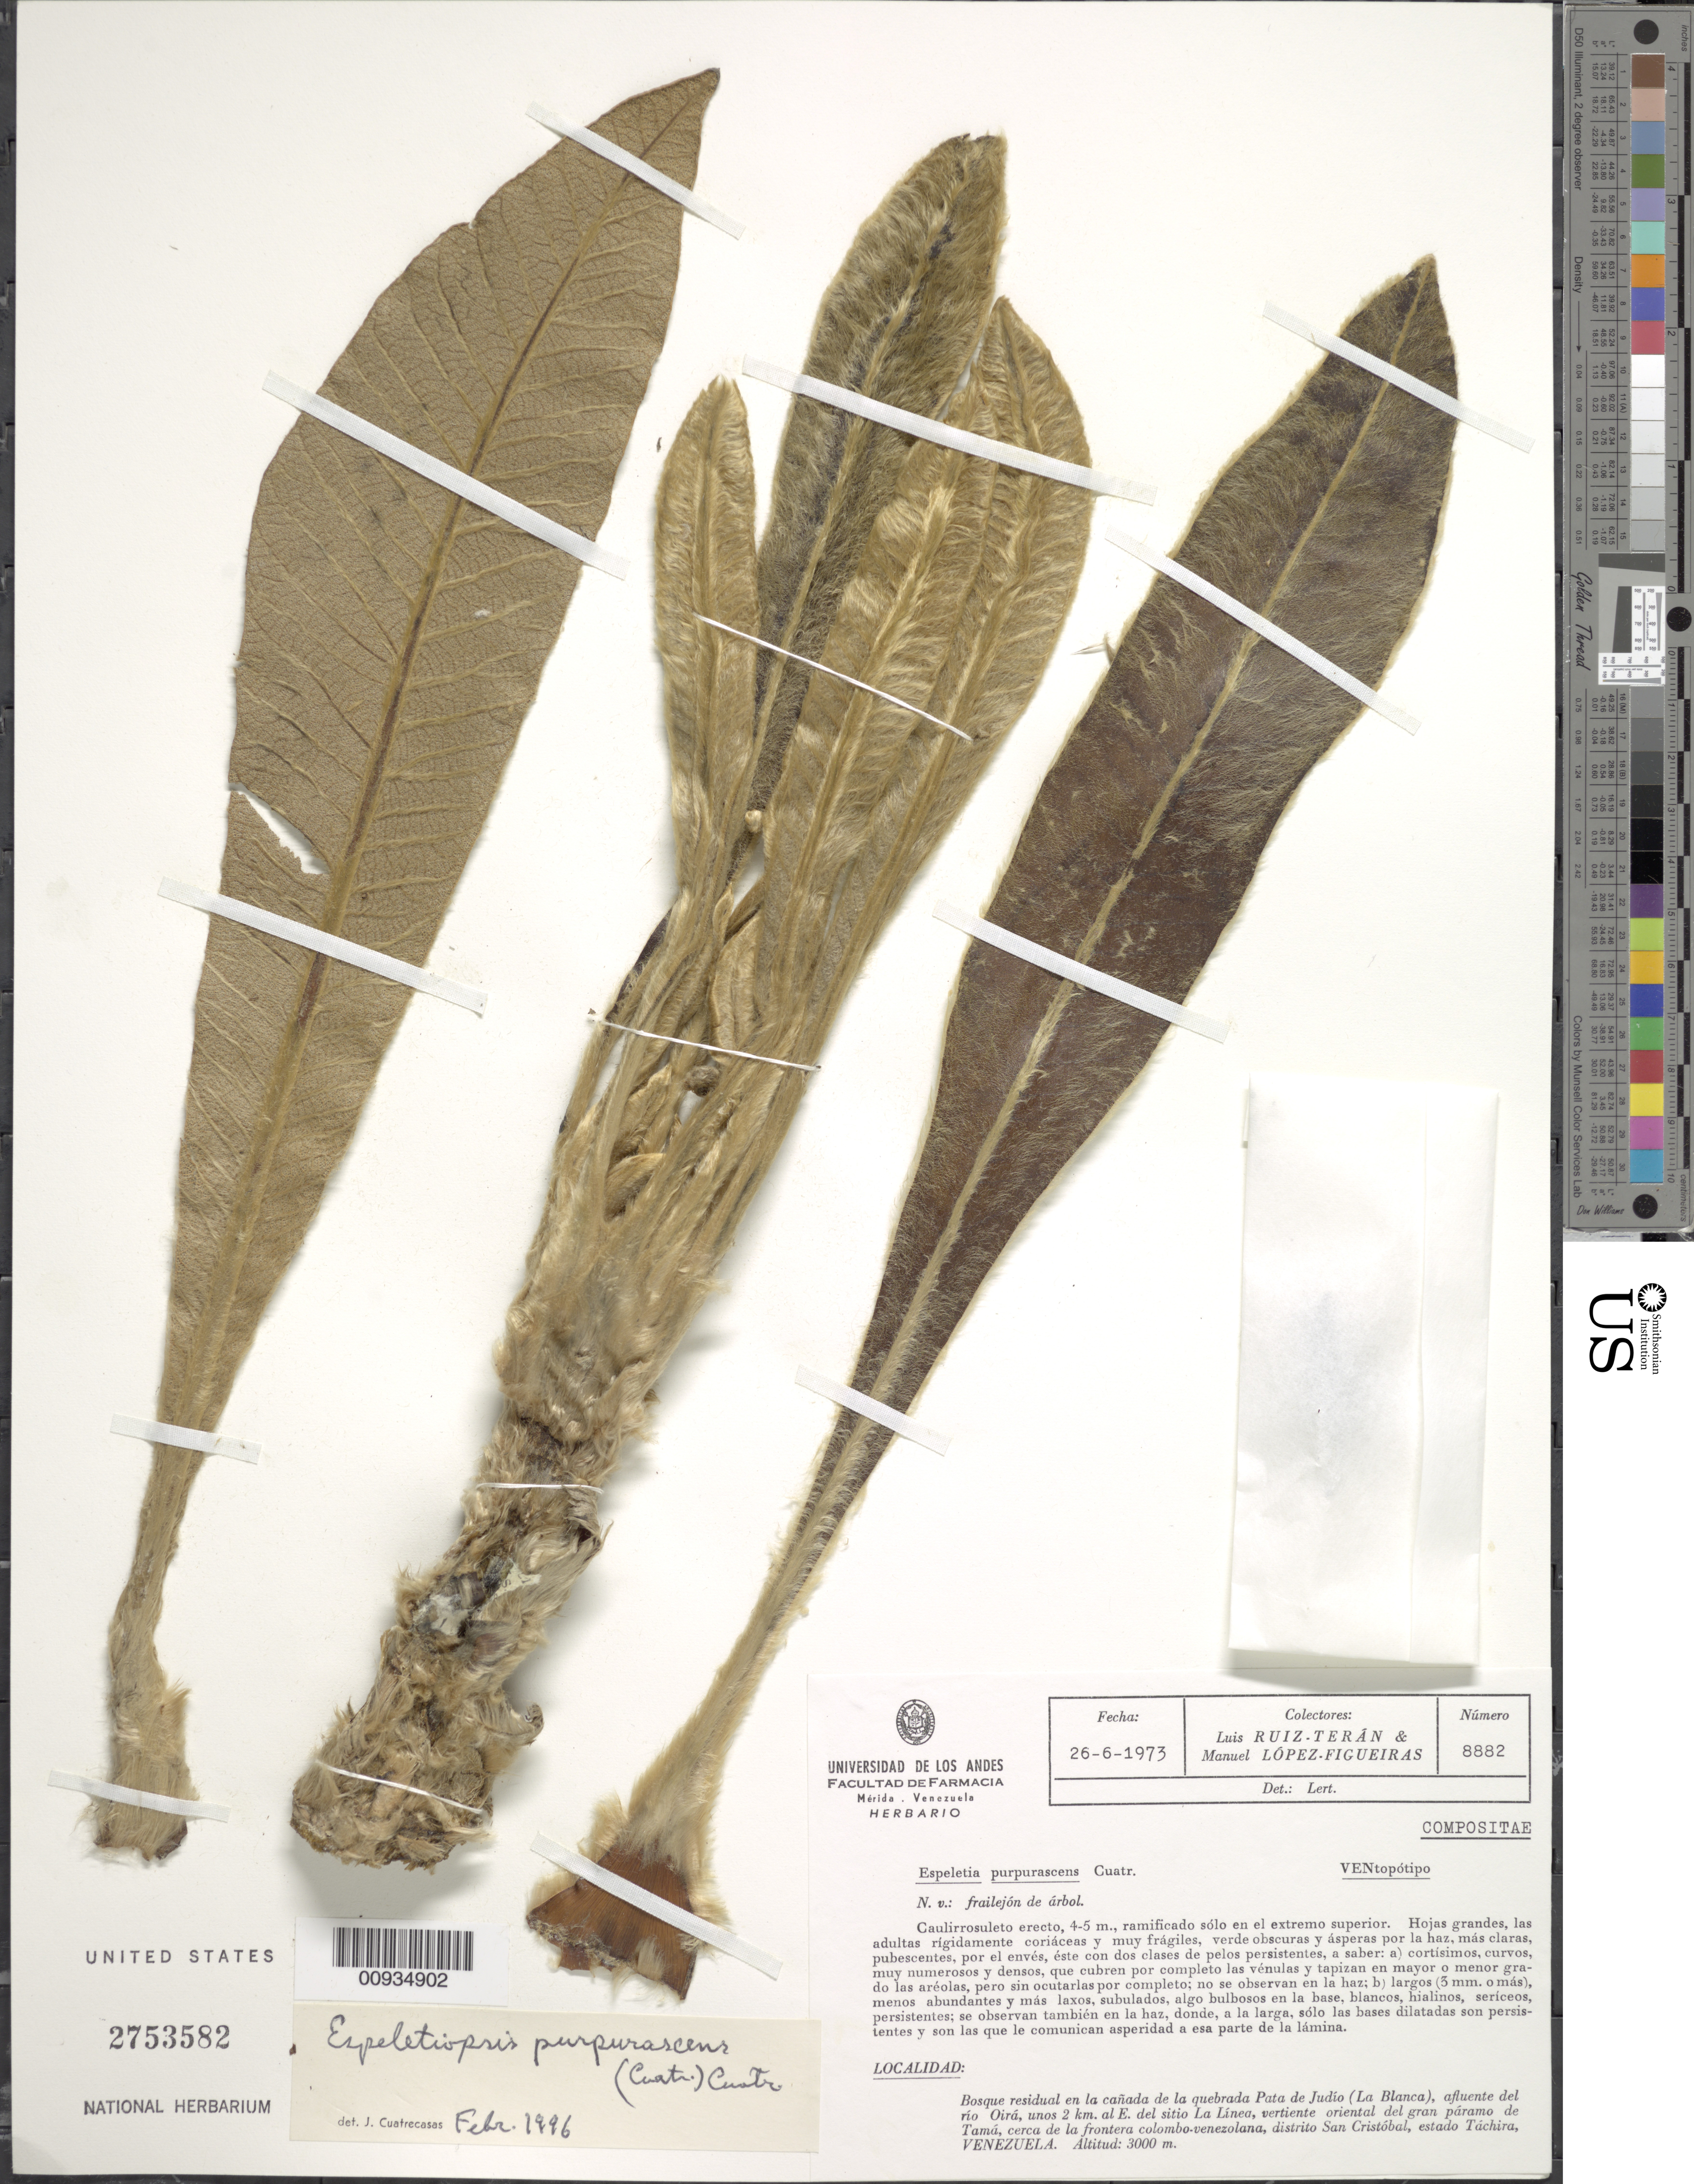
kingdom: Plantae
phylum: Tracheophyta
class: Magnoliopsida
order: Asterales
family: Asteraceae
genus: Espeletiopsis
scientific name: Espeletiopsis purpurascens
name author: (Cuatrec.) Cuatrec.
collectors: L. Teran & M. López Figueiras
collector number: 8882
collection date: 1973-06-26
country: Venezuela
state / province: Tachira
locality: Bosque residual en la canada de la quebrada Pata de Judio (La Blanca), afluente del rio Oira, unos 2 km al E del sitio La Linea, vertiente oriental del gran paramo de Tama, cerca de la frontera colombo-venezolana, Distrito San Cristobal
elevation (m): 3000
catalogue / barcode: US 2753582